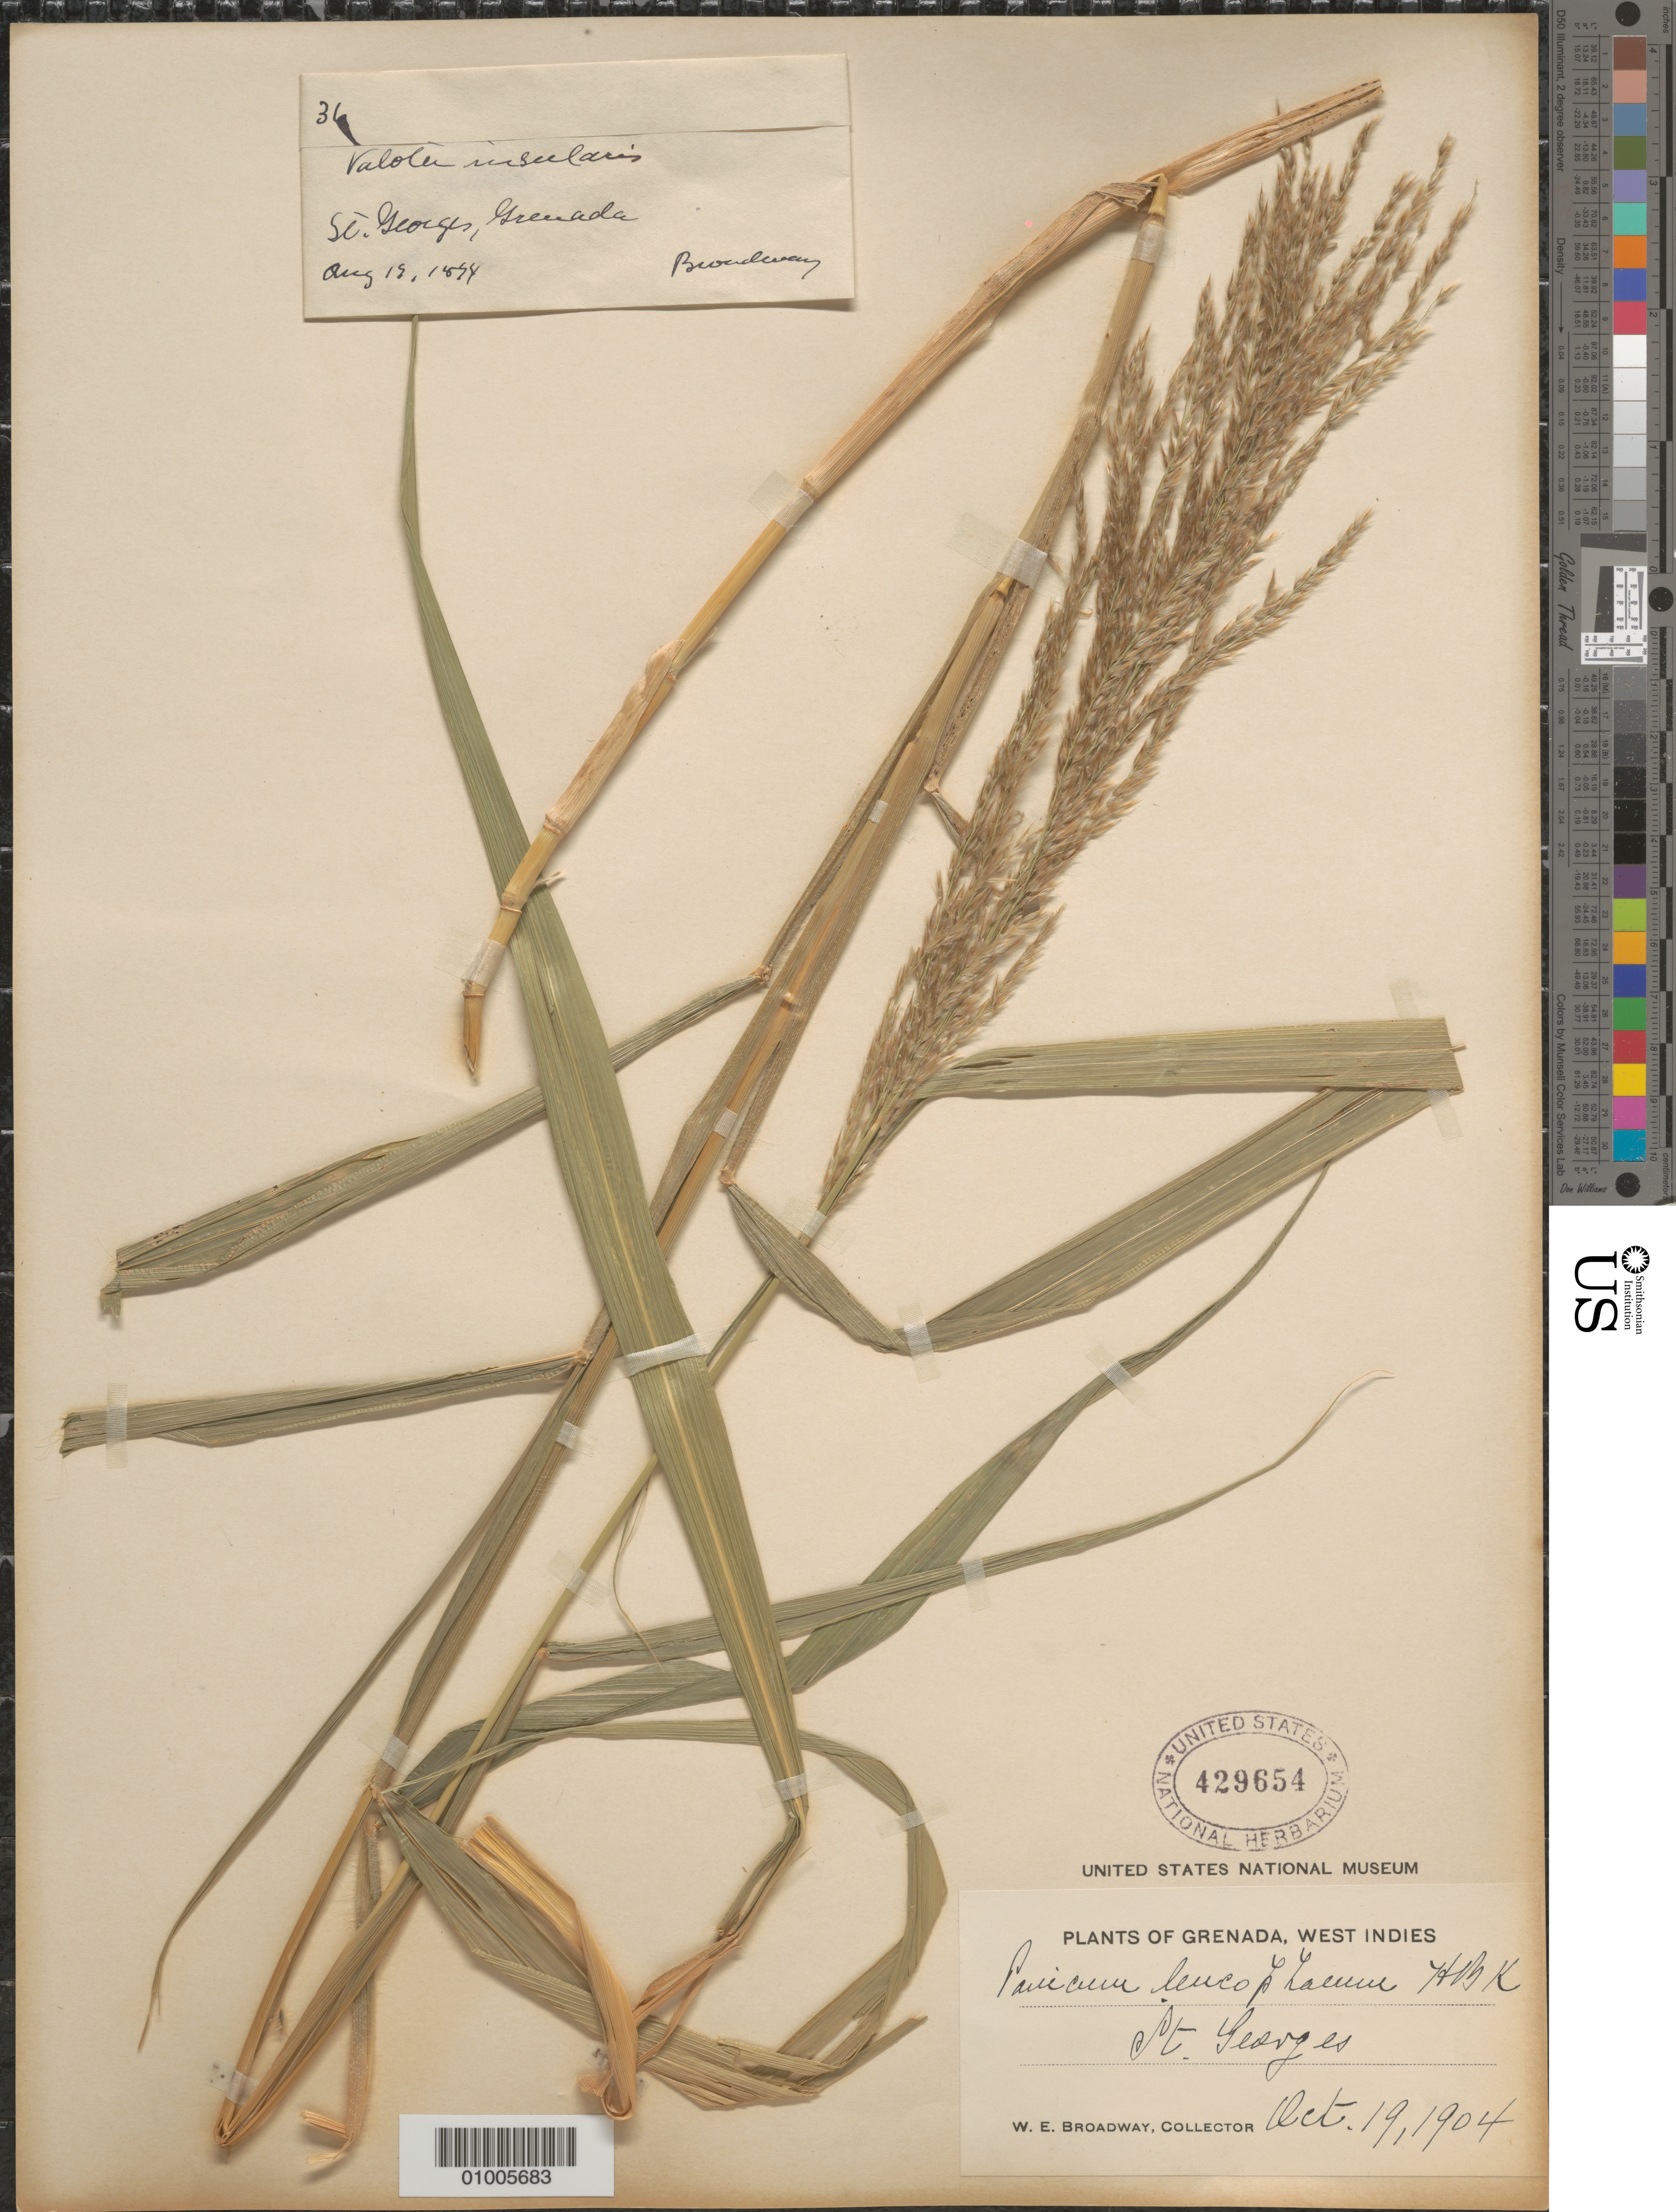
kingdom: Plantae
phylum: Tracheophyta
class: Liliopsida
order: Poales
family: Poaceae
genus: Digitaria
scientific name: Digitaria insularis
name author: (L.) Mez ex Ekman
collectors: W. E. Broadway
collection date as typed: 19 Oct 1904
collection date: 1904-10-19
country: Grenada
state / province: Saint George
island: Grenada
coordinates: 0 N, 0 E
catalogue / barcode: US 429654